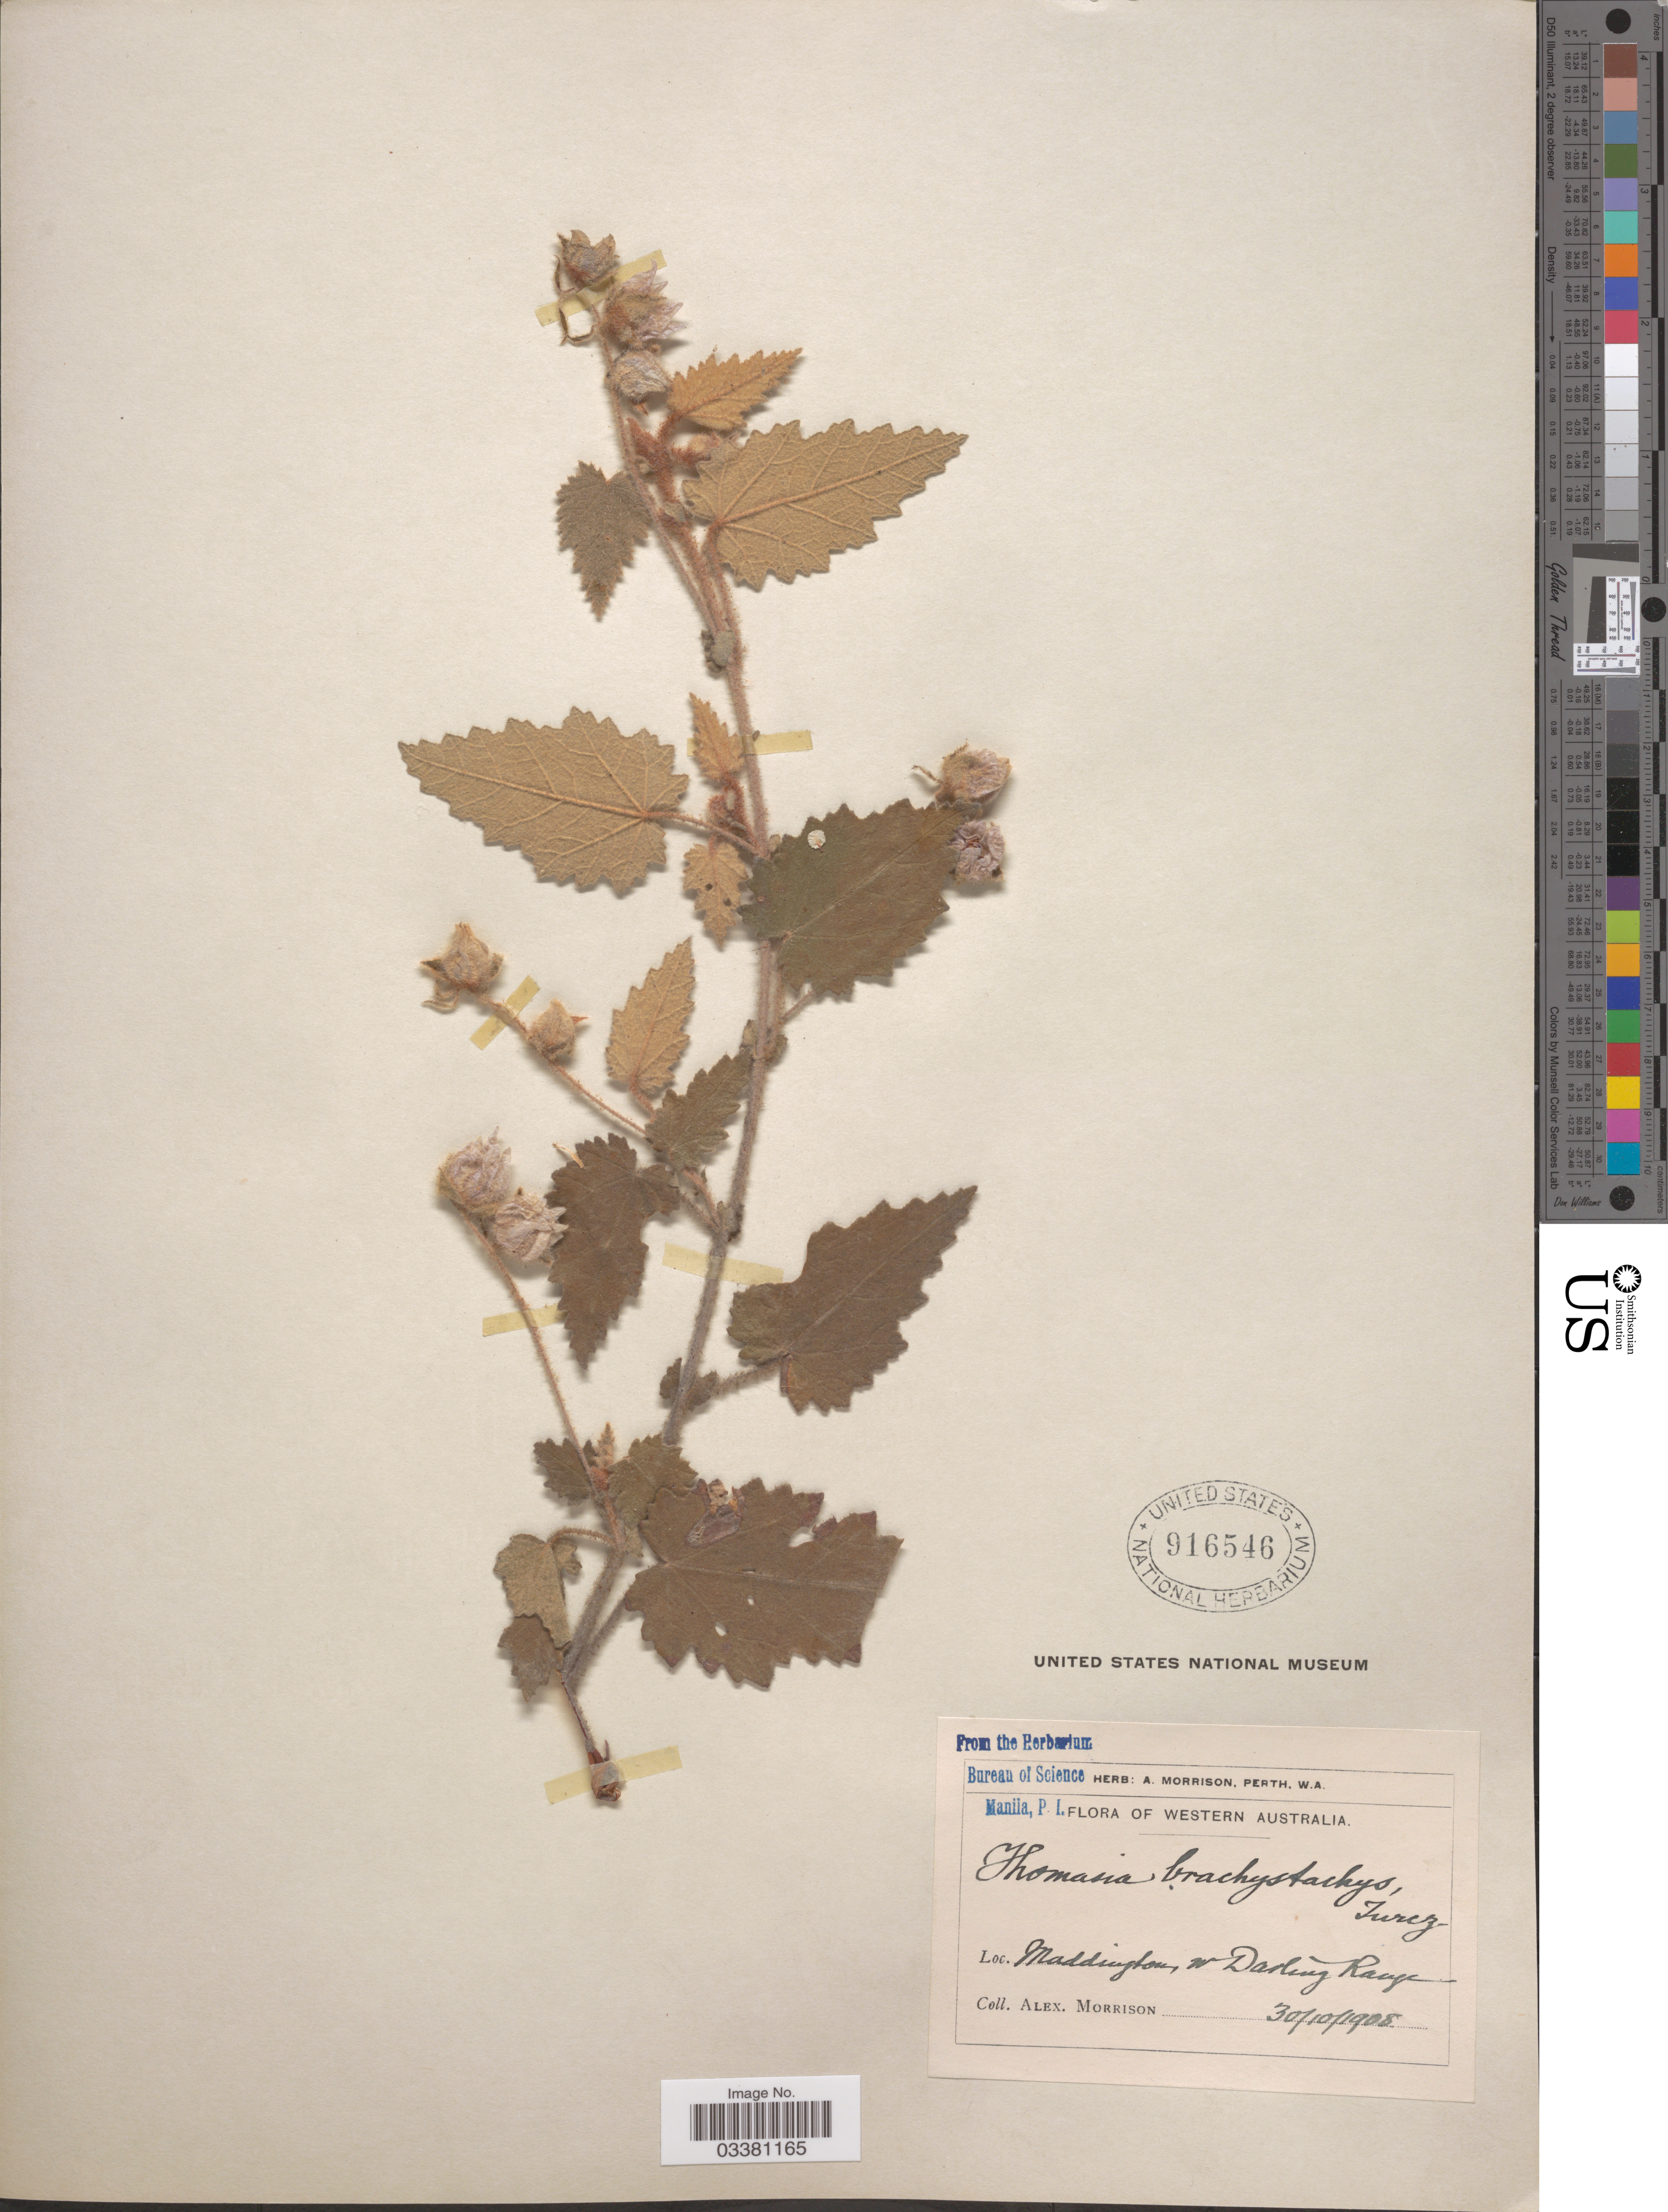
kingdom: Plantae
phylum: Tracheophyta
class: Magnoliopsida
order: Malvales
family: Malvaceae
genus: Thomasia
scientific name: Thomasia brachystachys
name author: Turcz.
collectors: A. Morrison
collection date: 1908-10-30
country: Australia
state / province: Western Australia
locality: Maddington, W Darling Range.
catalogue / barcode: US 916546